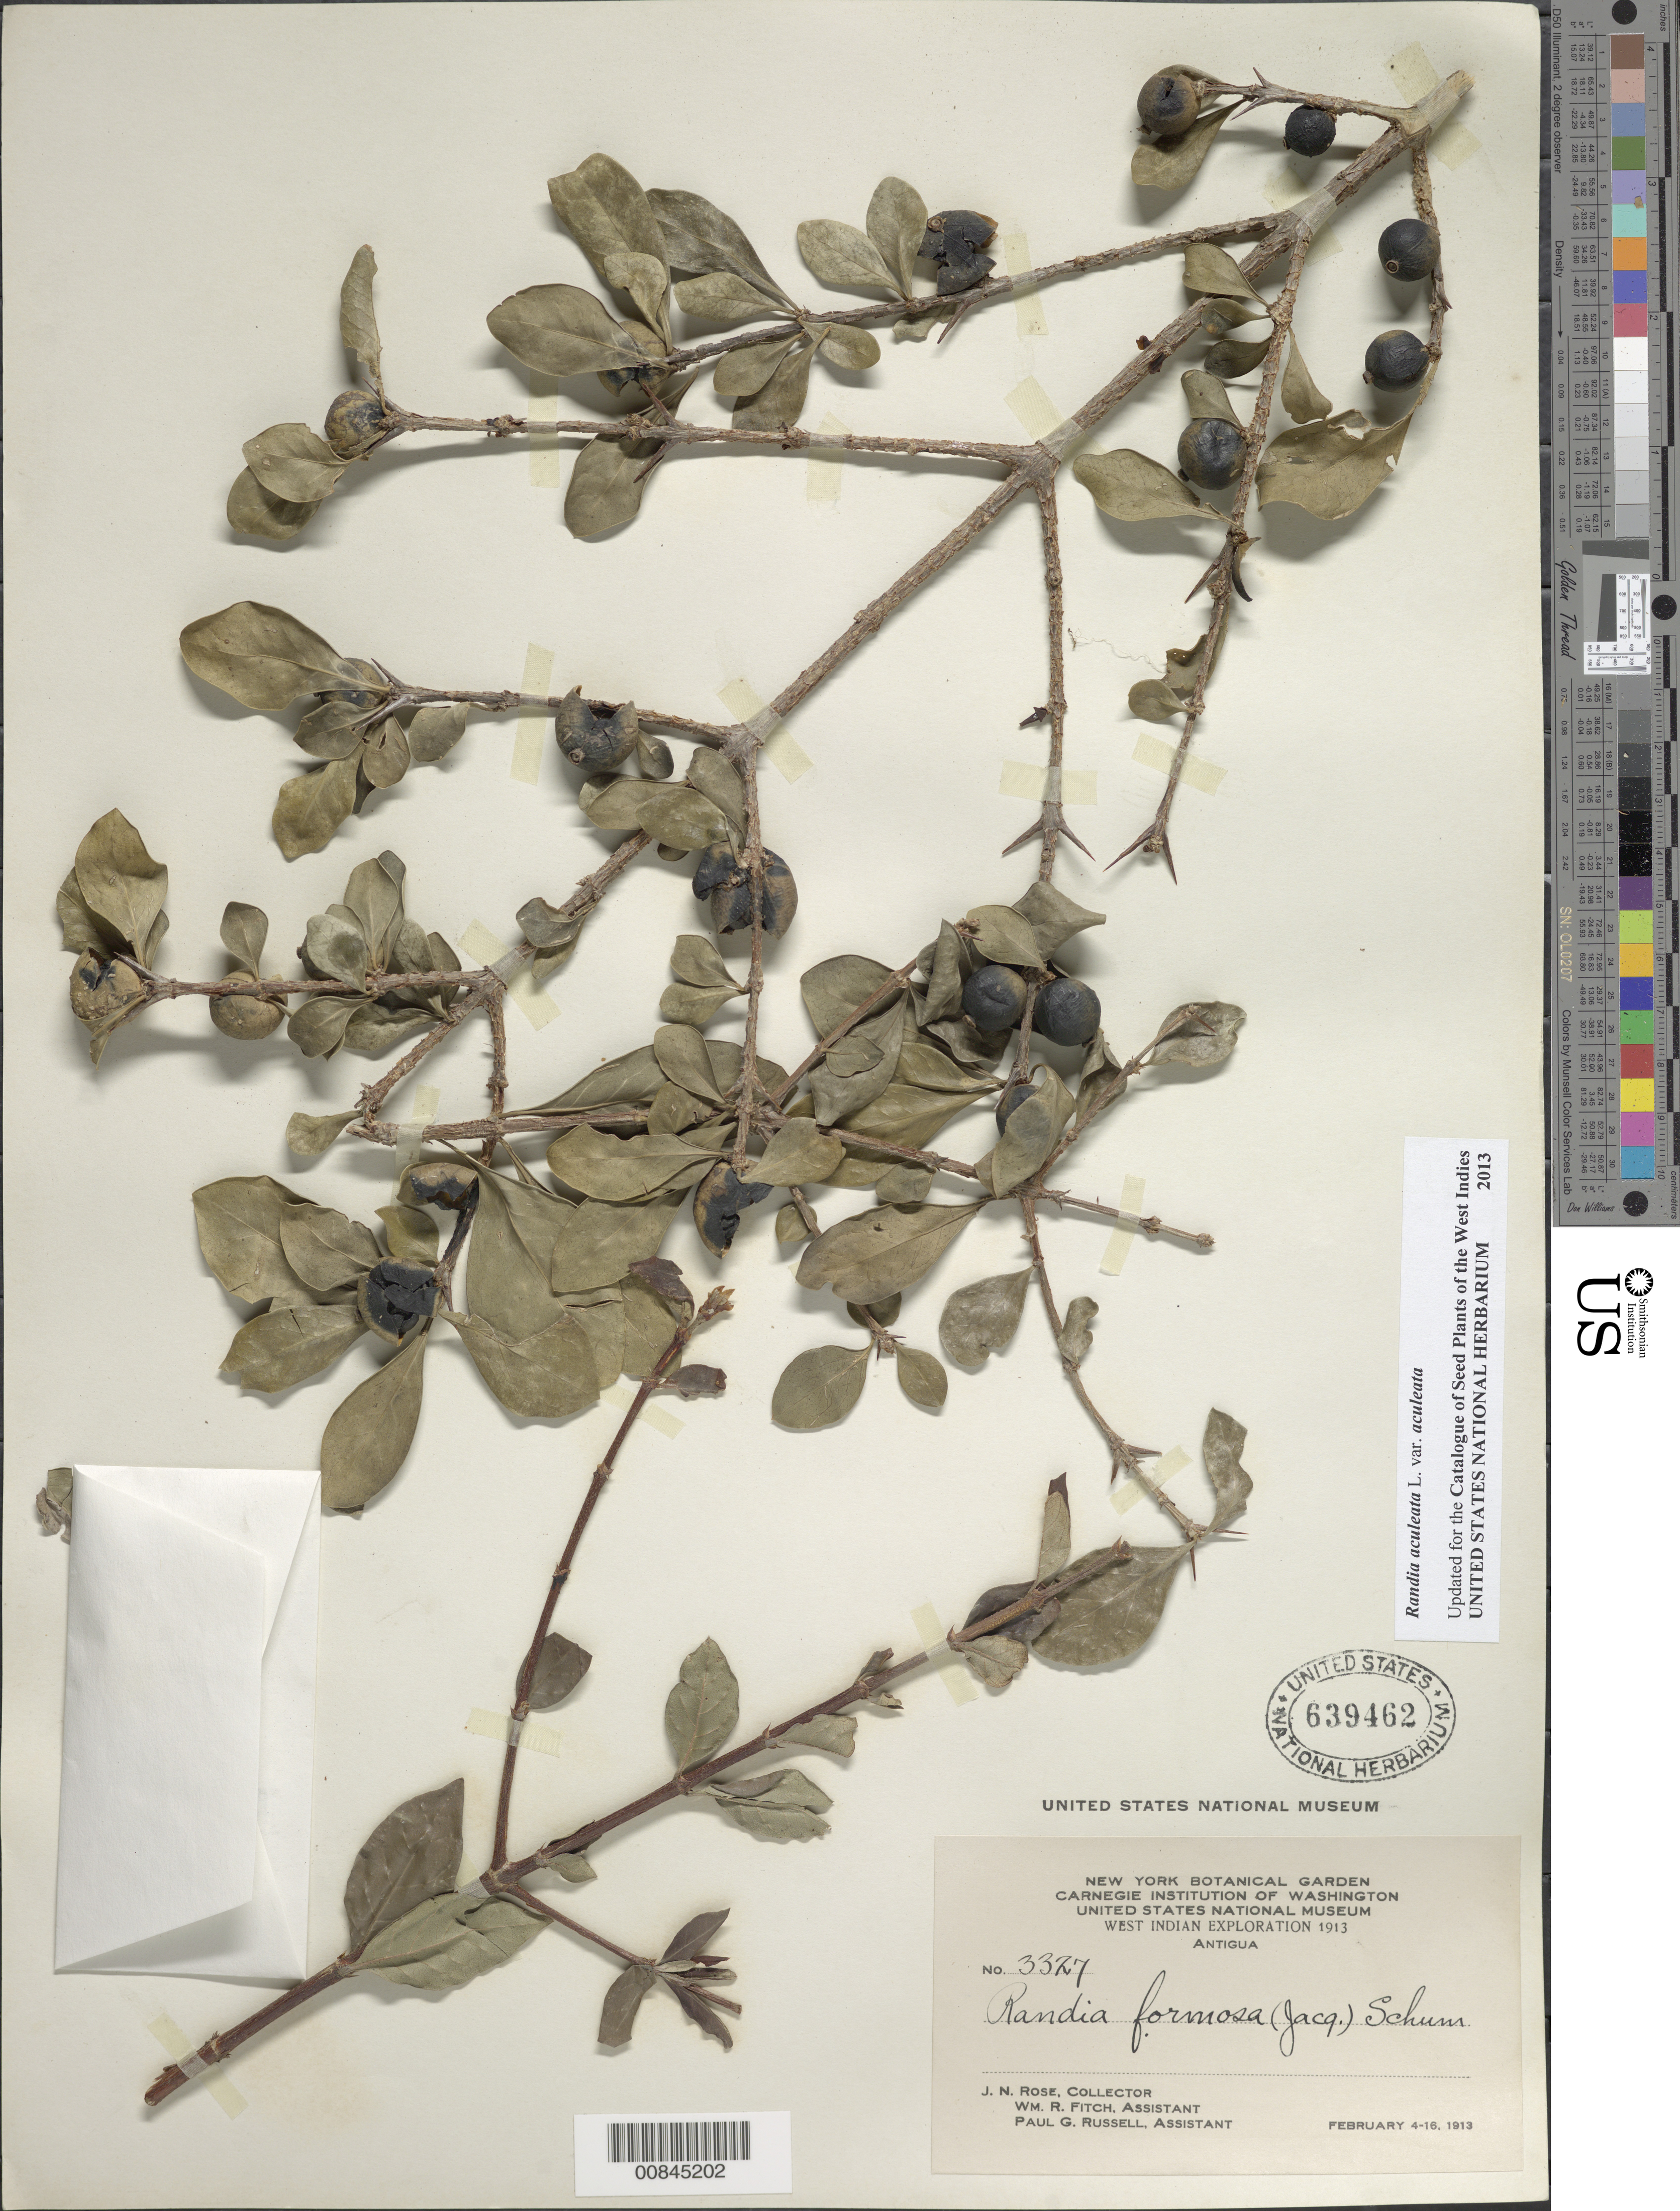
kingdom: Plantae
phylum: Tracheophyta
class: Magnoliopsida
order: Gentianales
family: Rubiaceae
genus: Randia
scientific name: Randia aculeata var. aculeata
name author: L.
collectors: J. N. Rose, W. R. Fitch & P. G. Russell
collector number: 3327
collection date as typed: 04 Feb 1913 to 16 Feb 1913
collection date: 1913-02-04/1913-02-16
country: Antigua and Barbuda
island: Leeward Is.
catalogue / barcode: US 639462